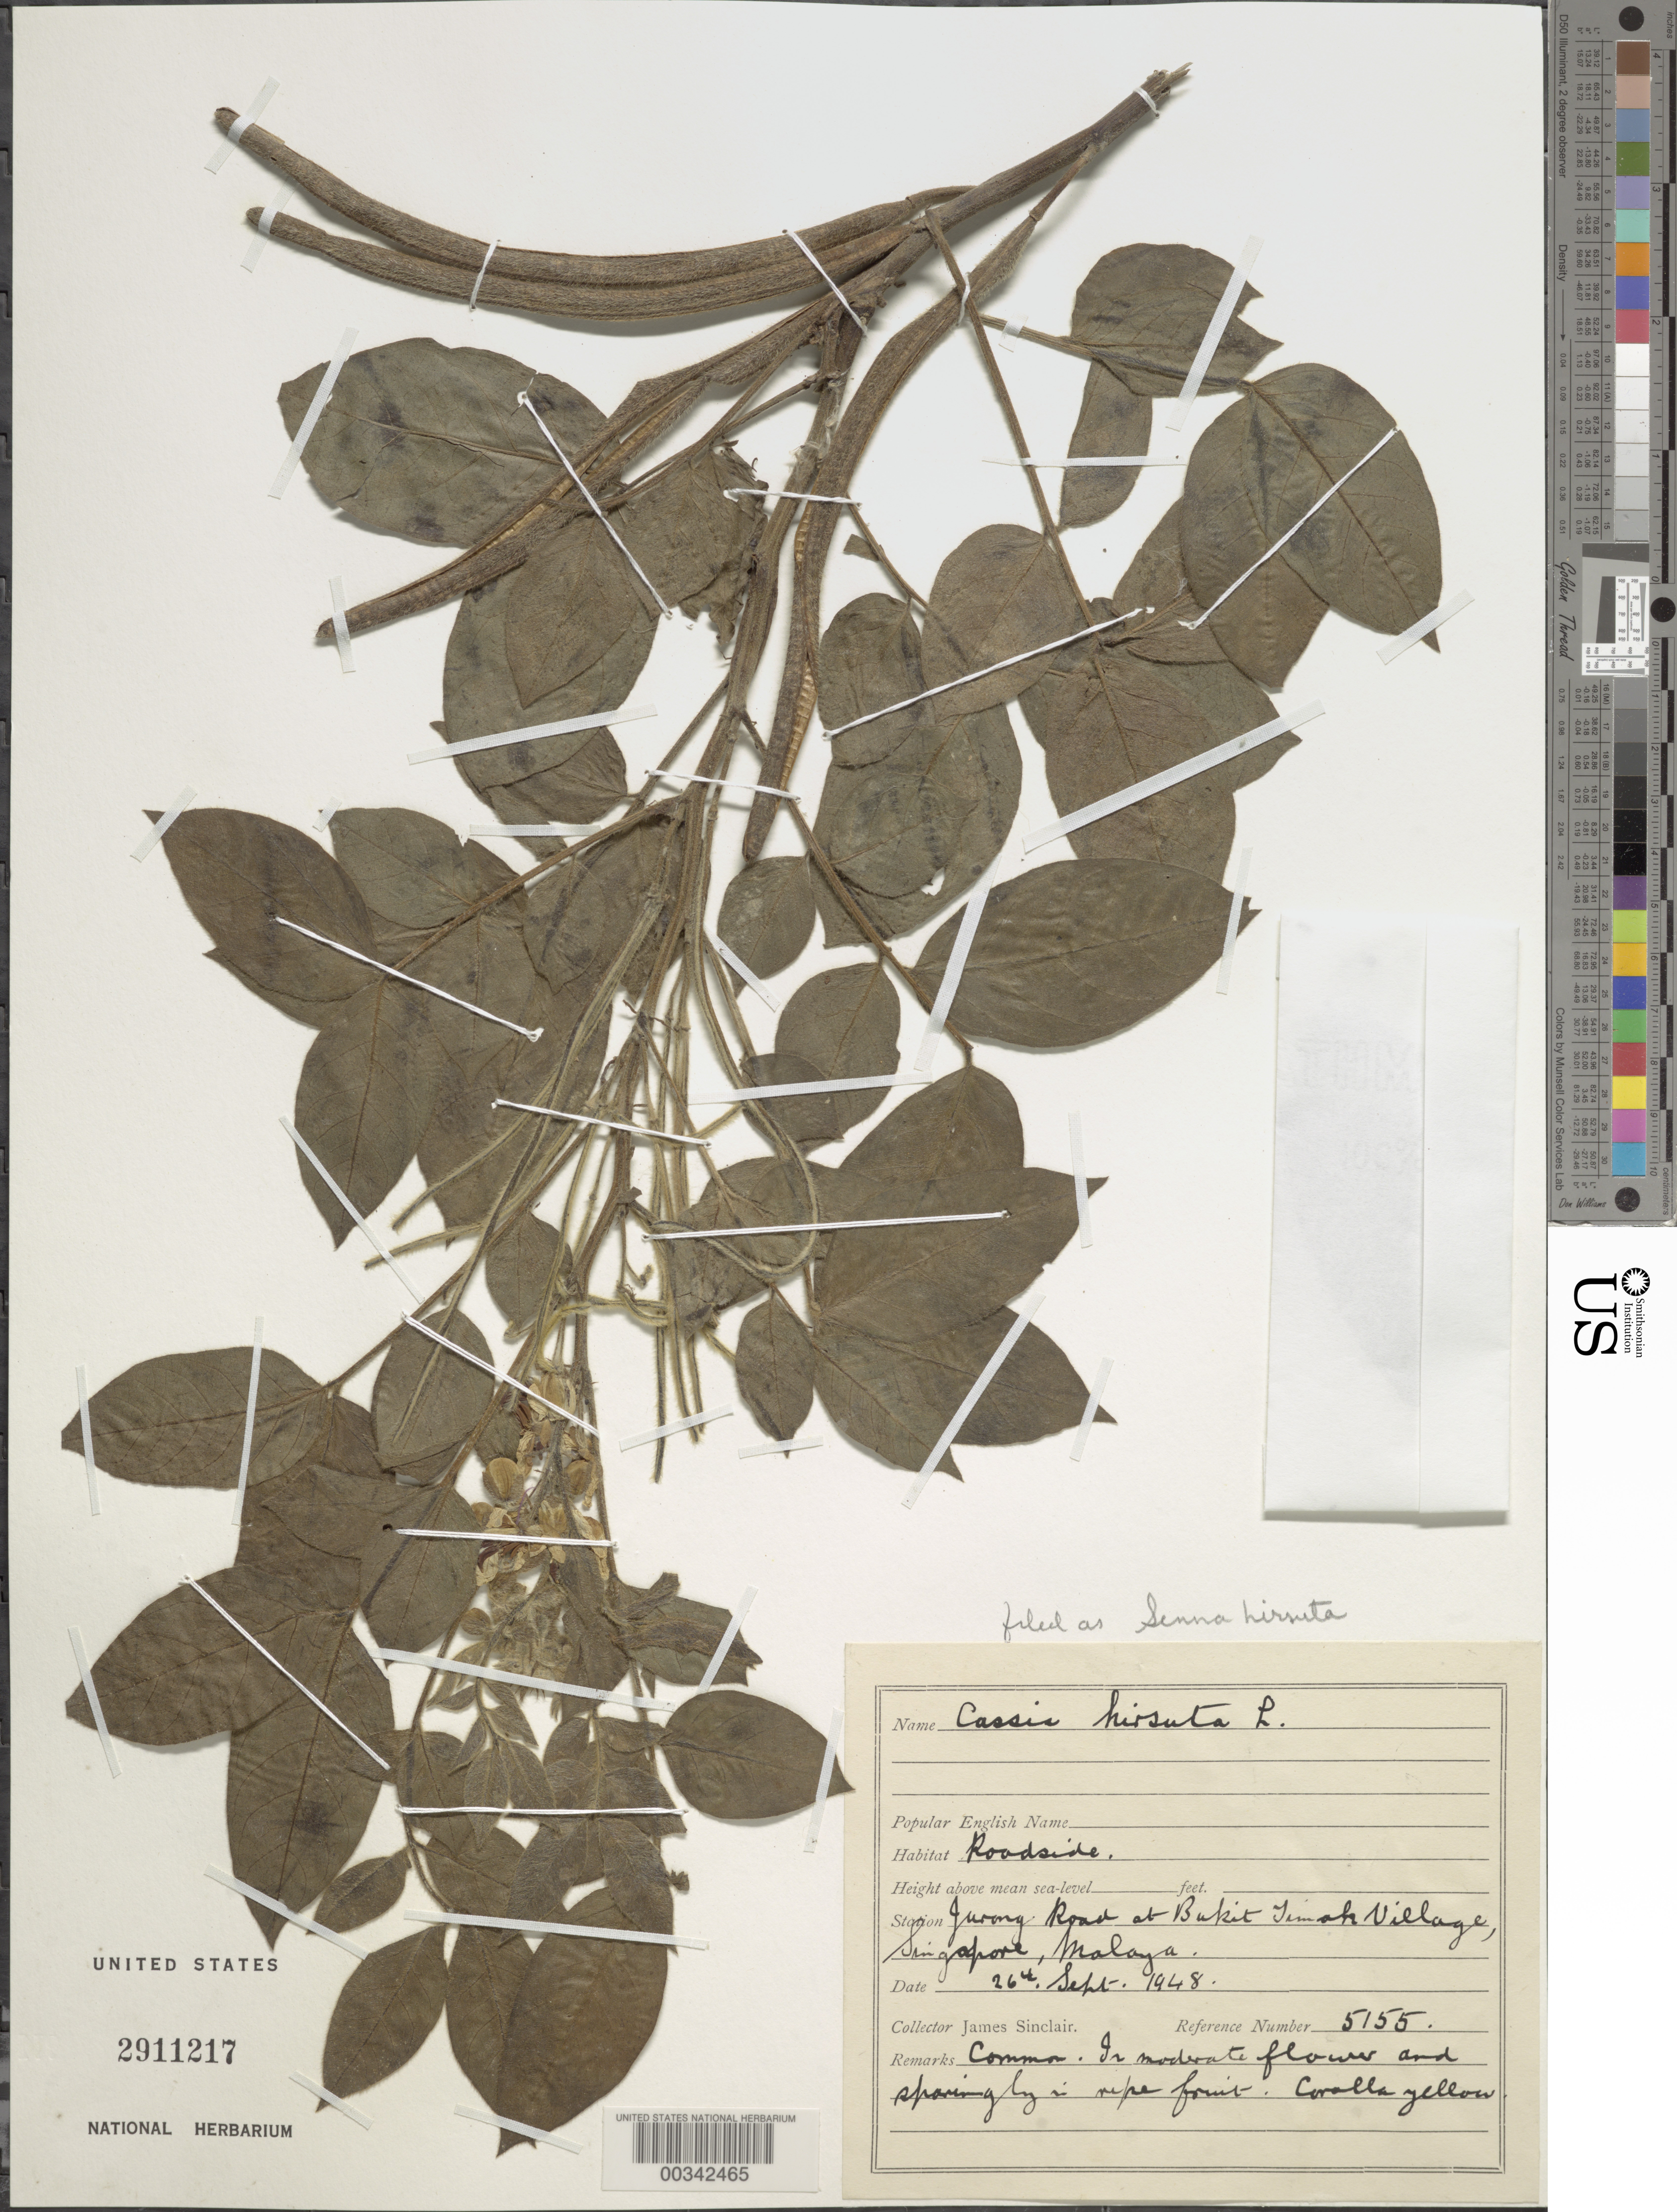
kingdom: Plantae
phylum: Tracheophyta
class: Magnoliopsida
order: Fabales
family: Fabaceae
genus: Senna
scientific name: Senna hirsuta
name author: (L.) H.S. Irwin & Barneby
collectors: J. Sinclair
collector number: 5155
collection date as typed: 26 Sep 1948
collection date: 1948-09-26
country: Singapore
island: Singapore Island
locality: Jurong road at bukit timah village [Malay Peninsula]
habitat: Roadside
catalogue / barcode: US 2911217